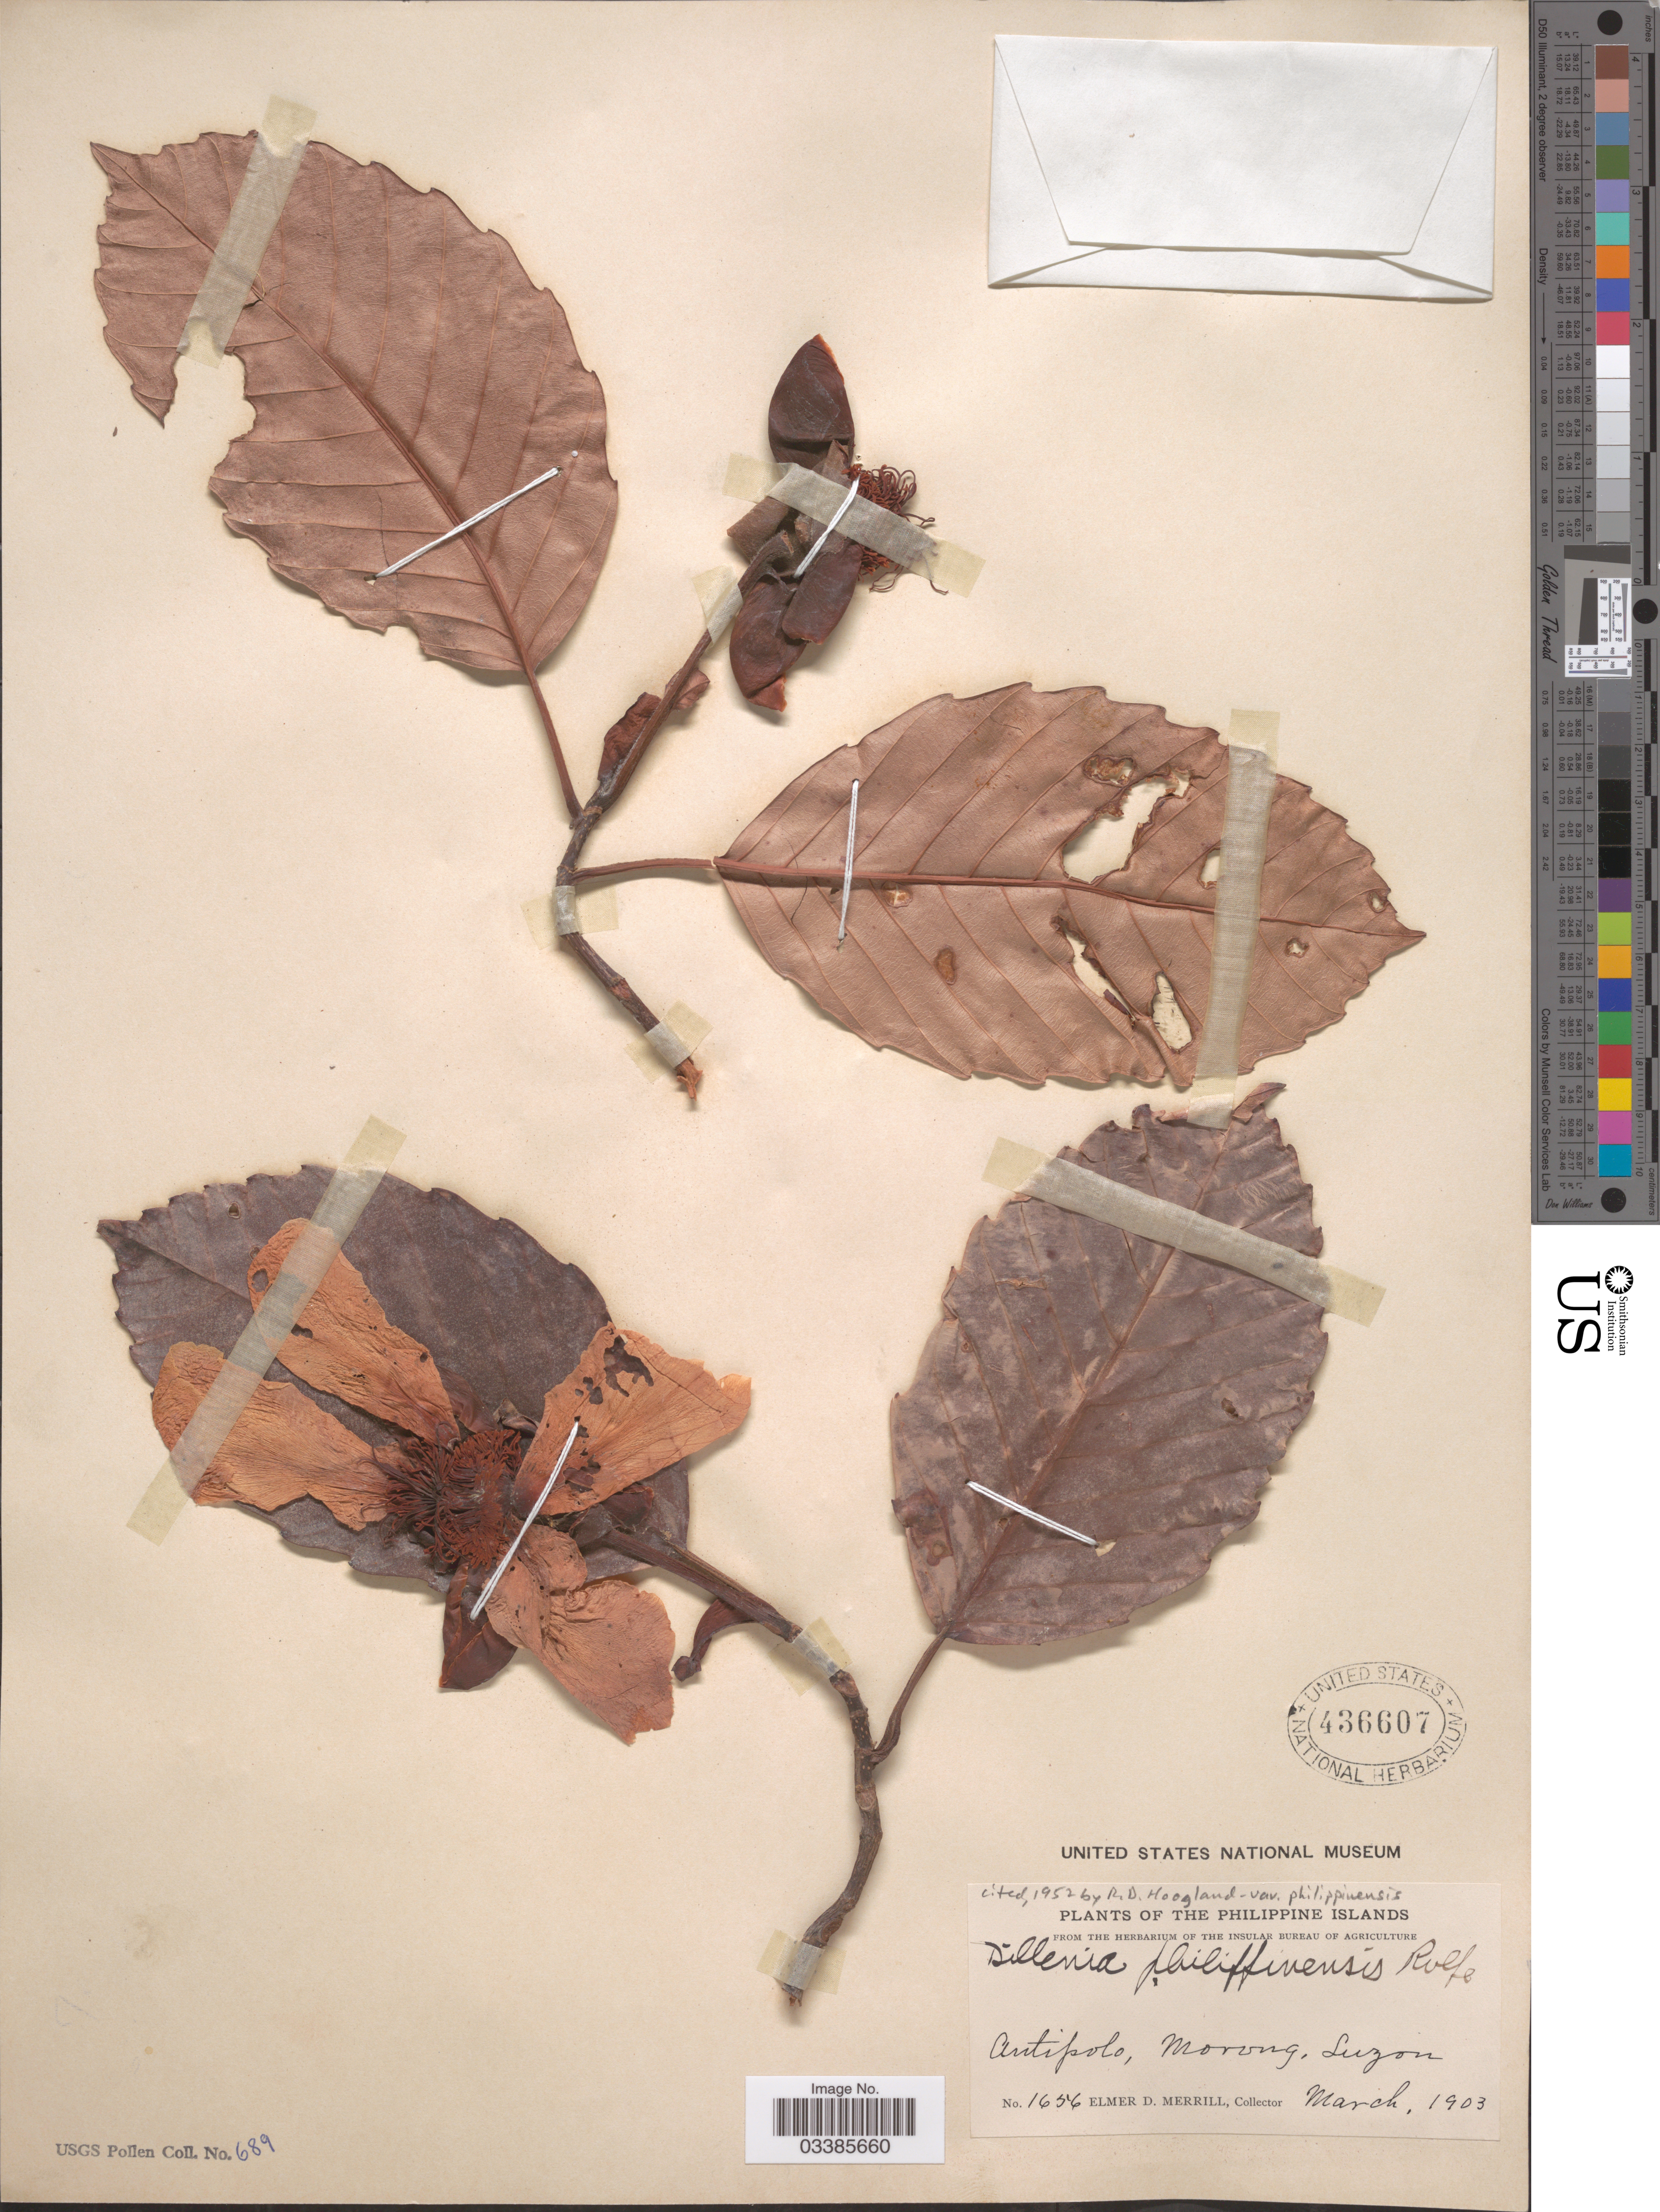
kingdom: Plantae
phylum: Tracheophyta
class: Magnoliopsida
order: Dilleniales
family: Dilleniaceae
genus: Dillenia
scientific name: Dillenia philippinensis var. philippinensis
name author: Rolfe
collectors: E. D. Merrill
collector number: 1656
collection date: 1903-03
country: Philippines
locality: Antipolo, Morong, Luzon.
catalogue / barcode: US 436607